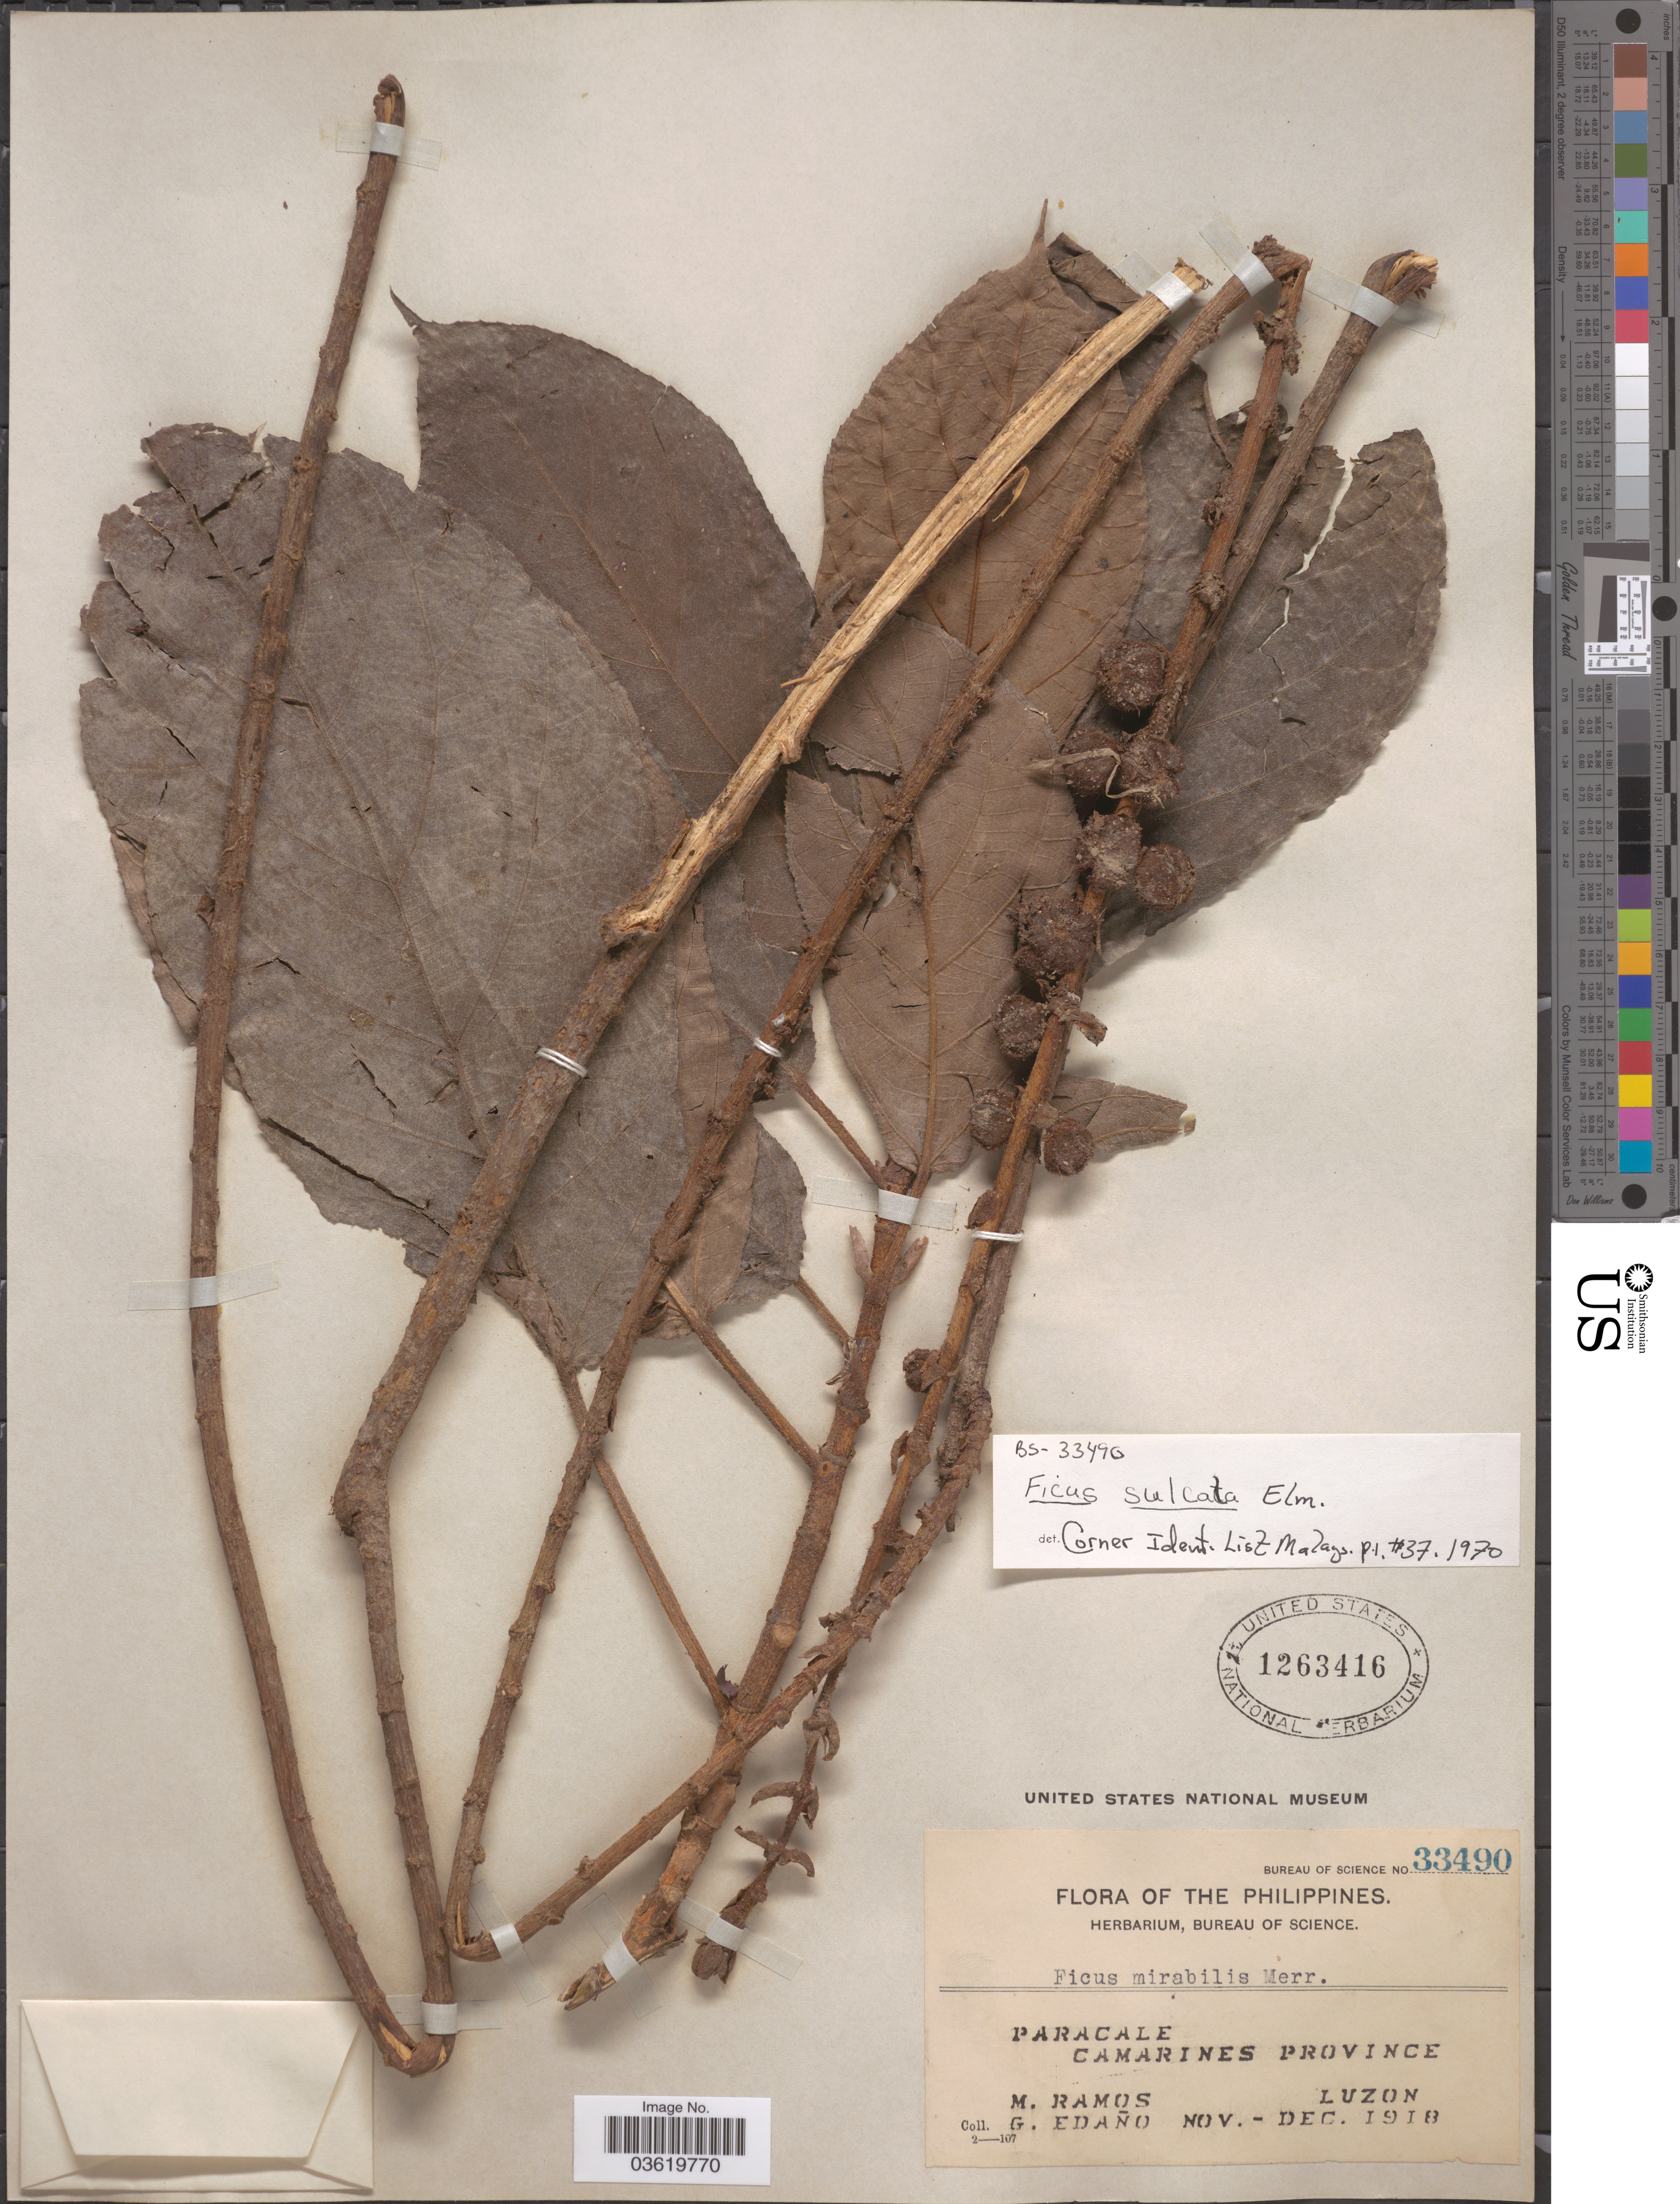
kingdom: Plantae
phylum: Tracheophyta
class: Magnoliopsida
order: Rosales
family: Moraceae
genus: Ficus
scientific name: Ficus sulcata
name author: Elmer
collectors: M. Ramos & G. Edaño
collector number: Bureau of Science 33490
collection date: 1918-11/1918-12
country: Philippines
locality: Paracale. Camarines Province. Luzon.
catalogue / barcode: US 1263416